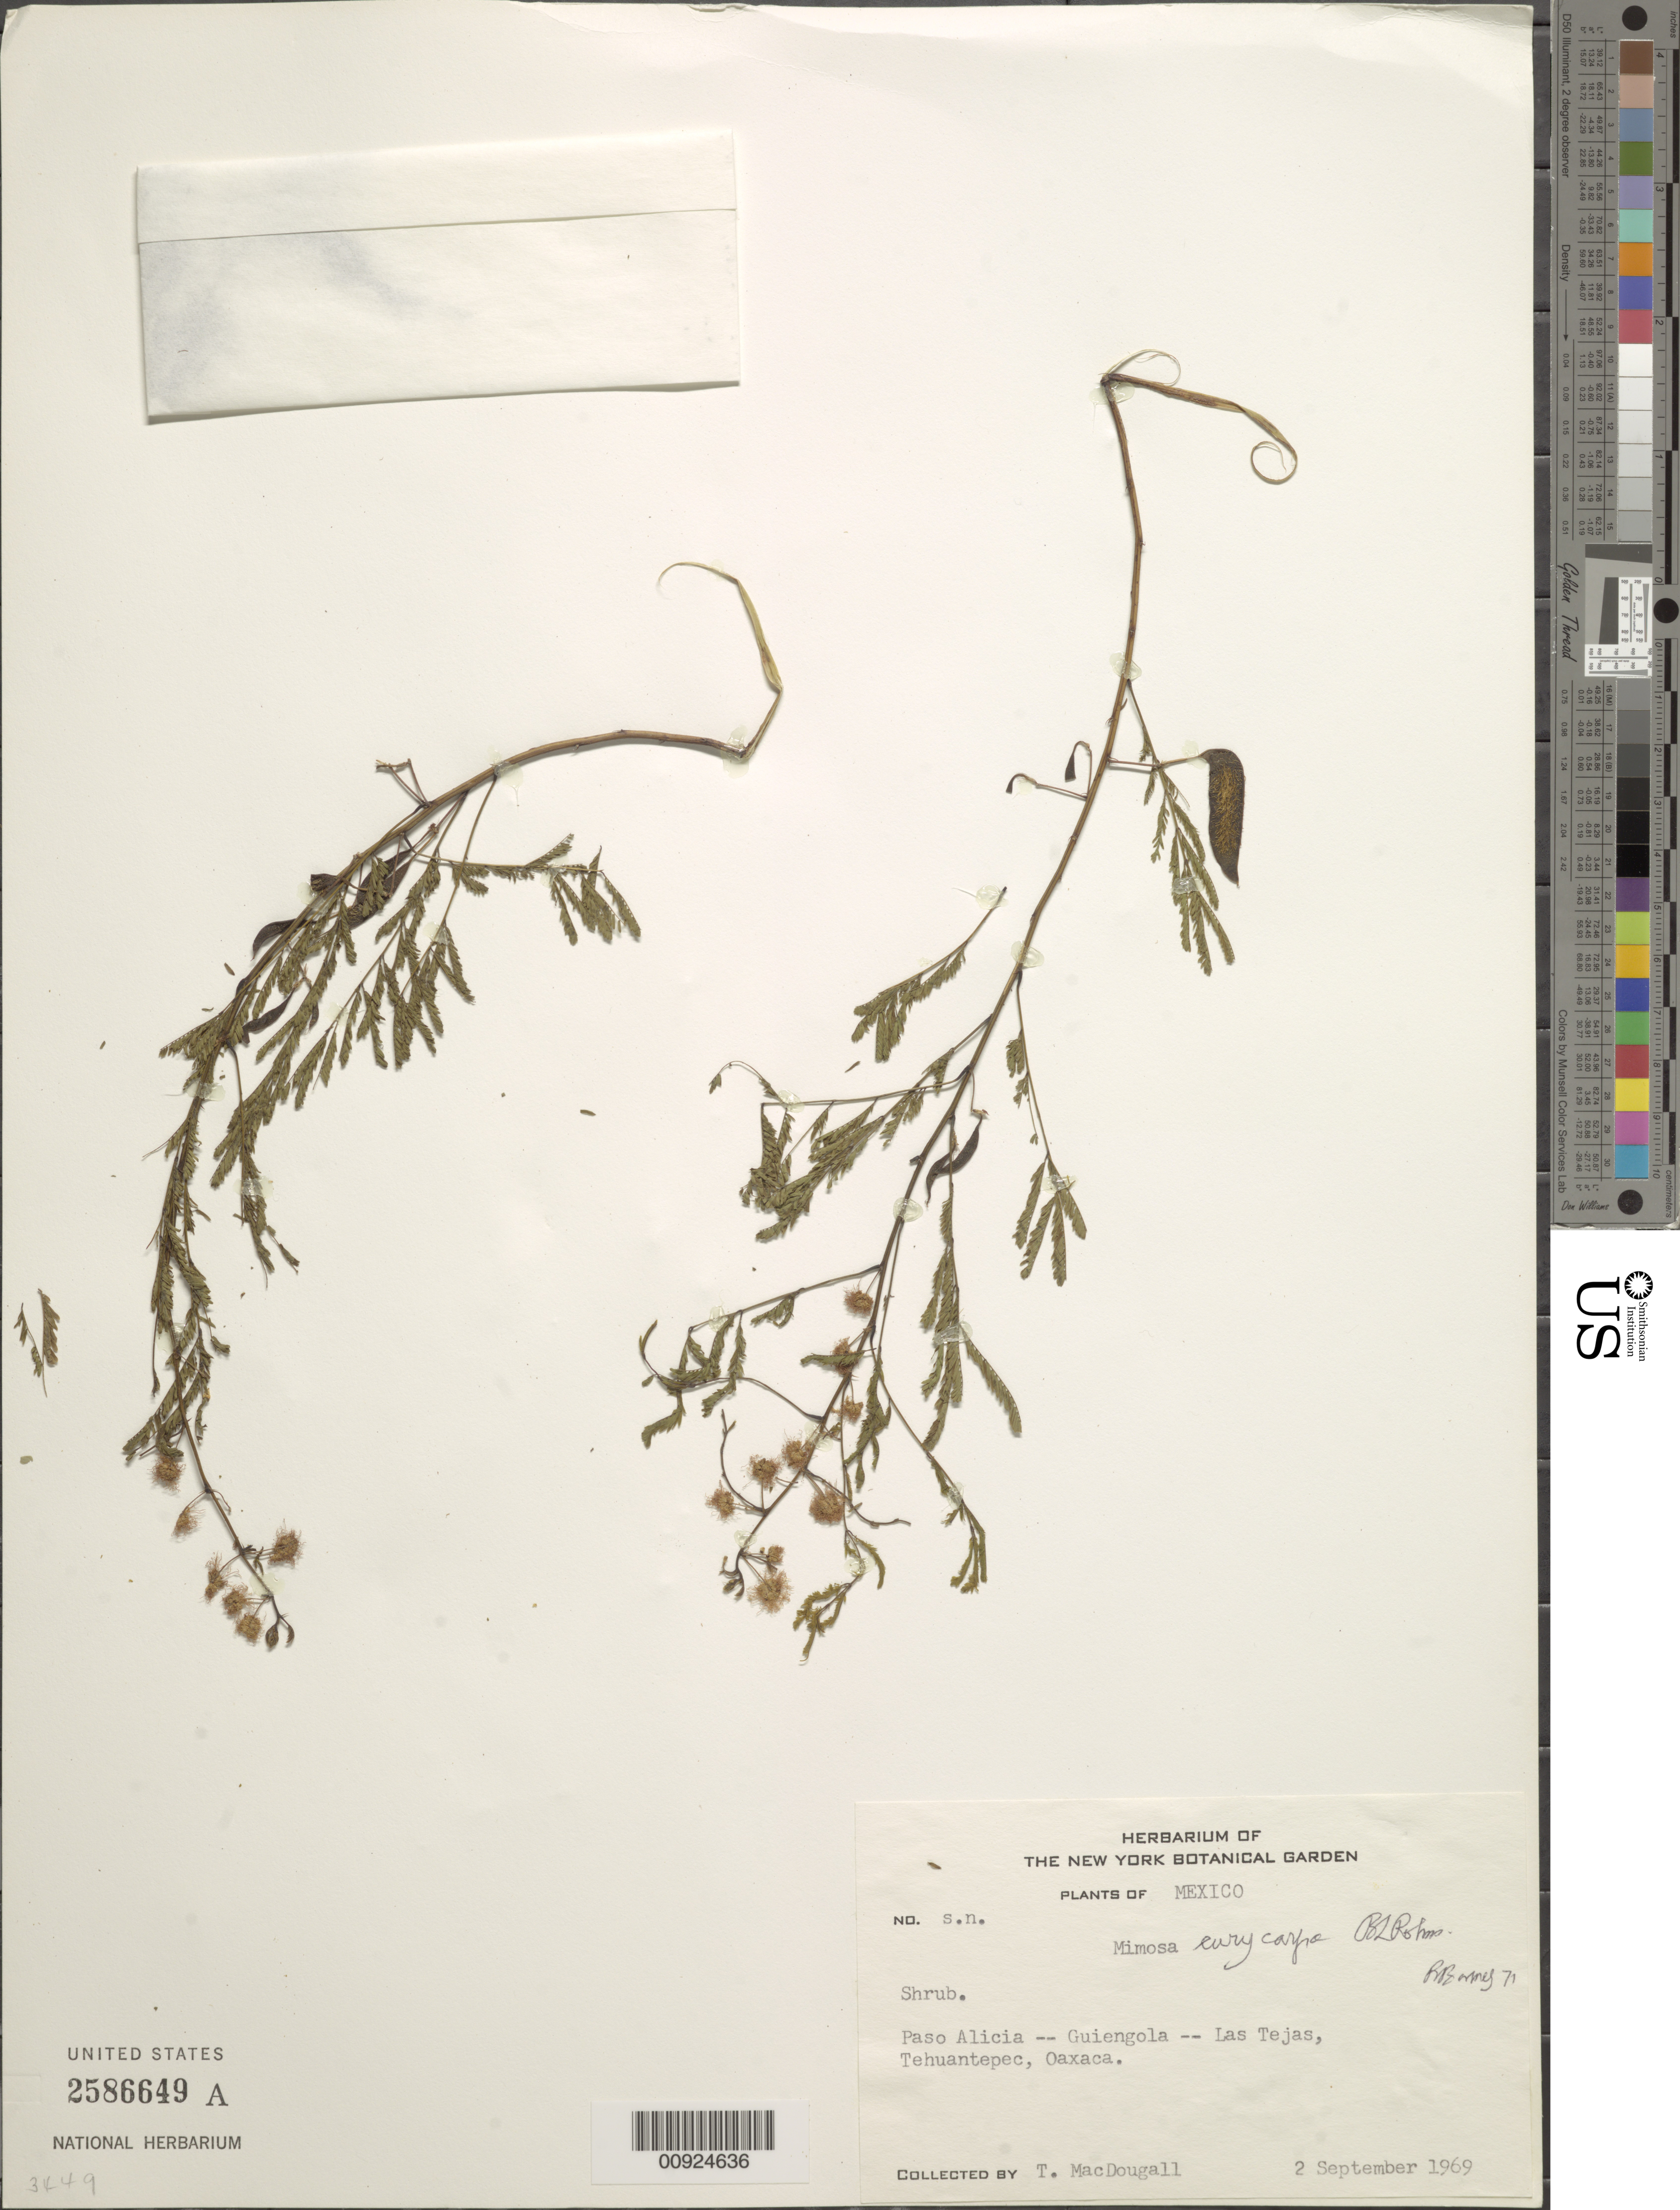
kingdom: Plantae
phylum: Tracheophyta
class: Magnoliopsida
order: Fabales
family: Fabaceae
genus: Mimosa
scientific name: Mimosa eurycarpa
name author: B.L. Rob.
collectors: T. Macdougall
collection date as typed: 02 Sep 1969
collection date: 1969-09-02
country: Mexico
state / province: Oaxaca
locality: Paso Alicia -- Guiengola -- Las Tejas, Tehuantepec, Oaxaca.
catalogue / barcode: US 2586649A